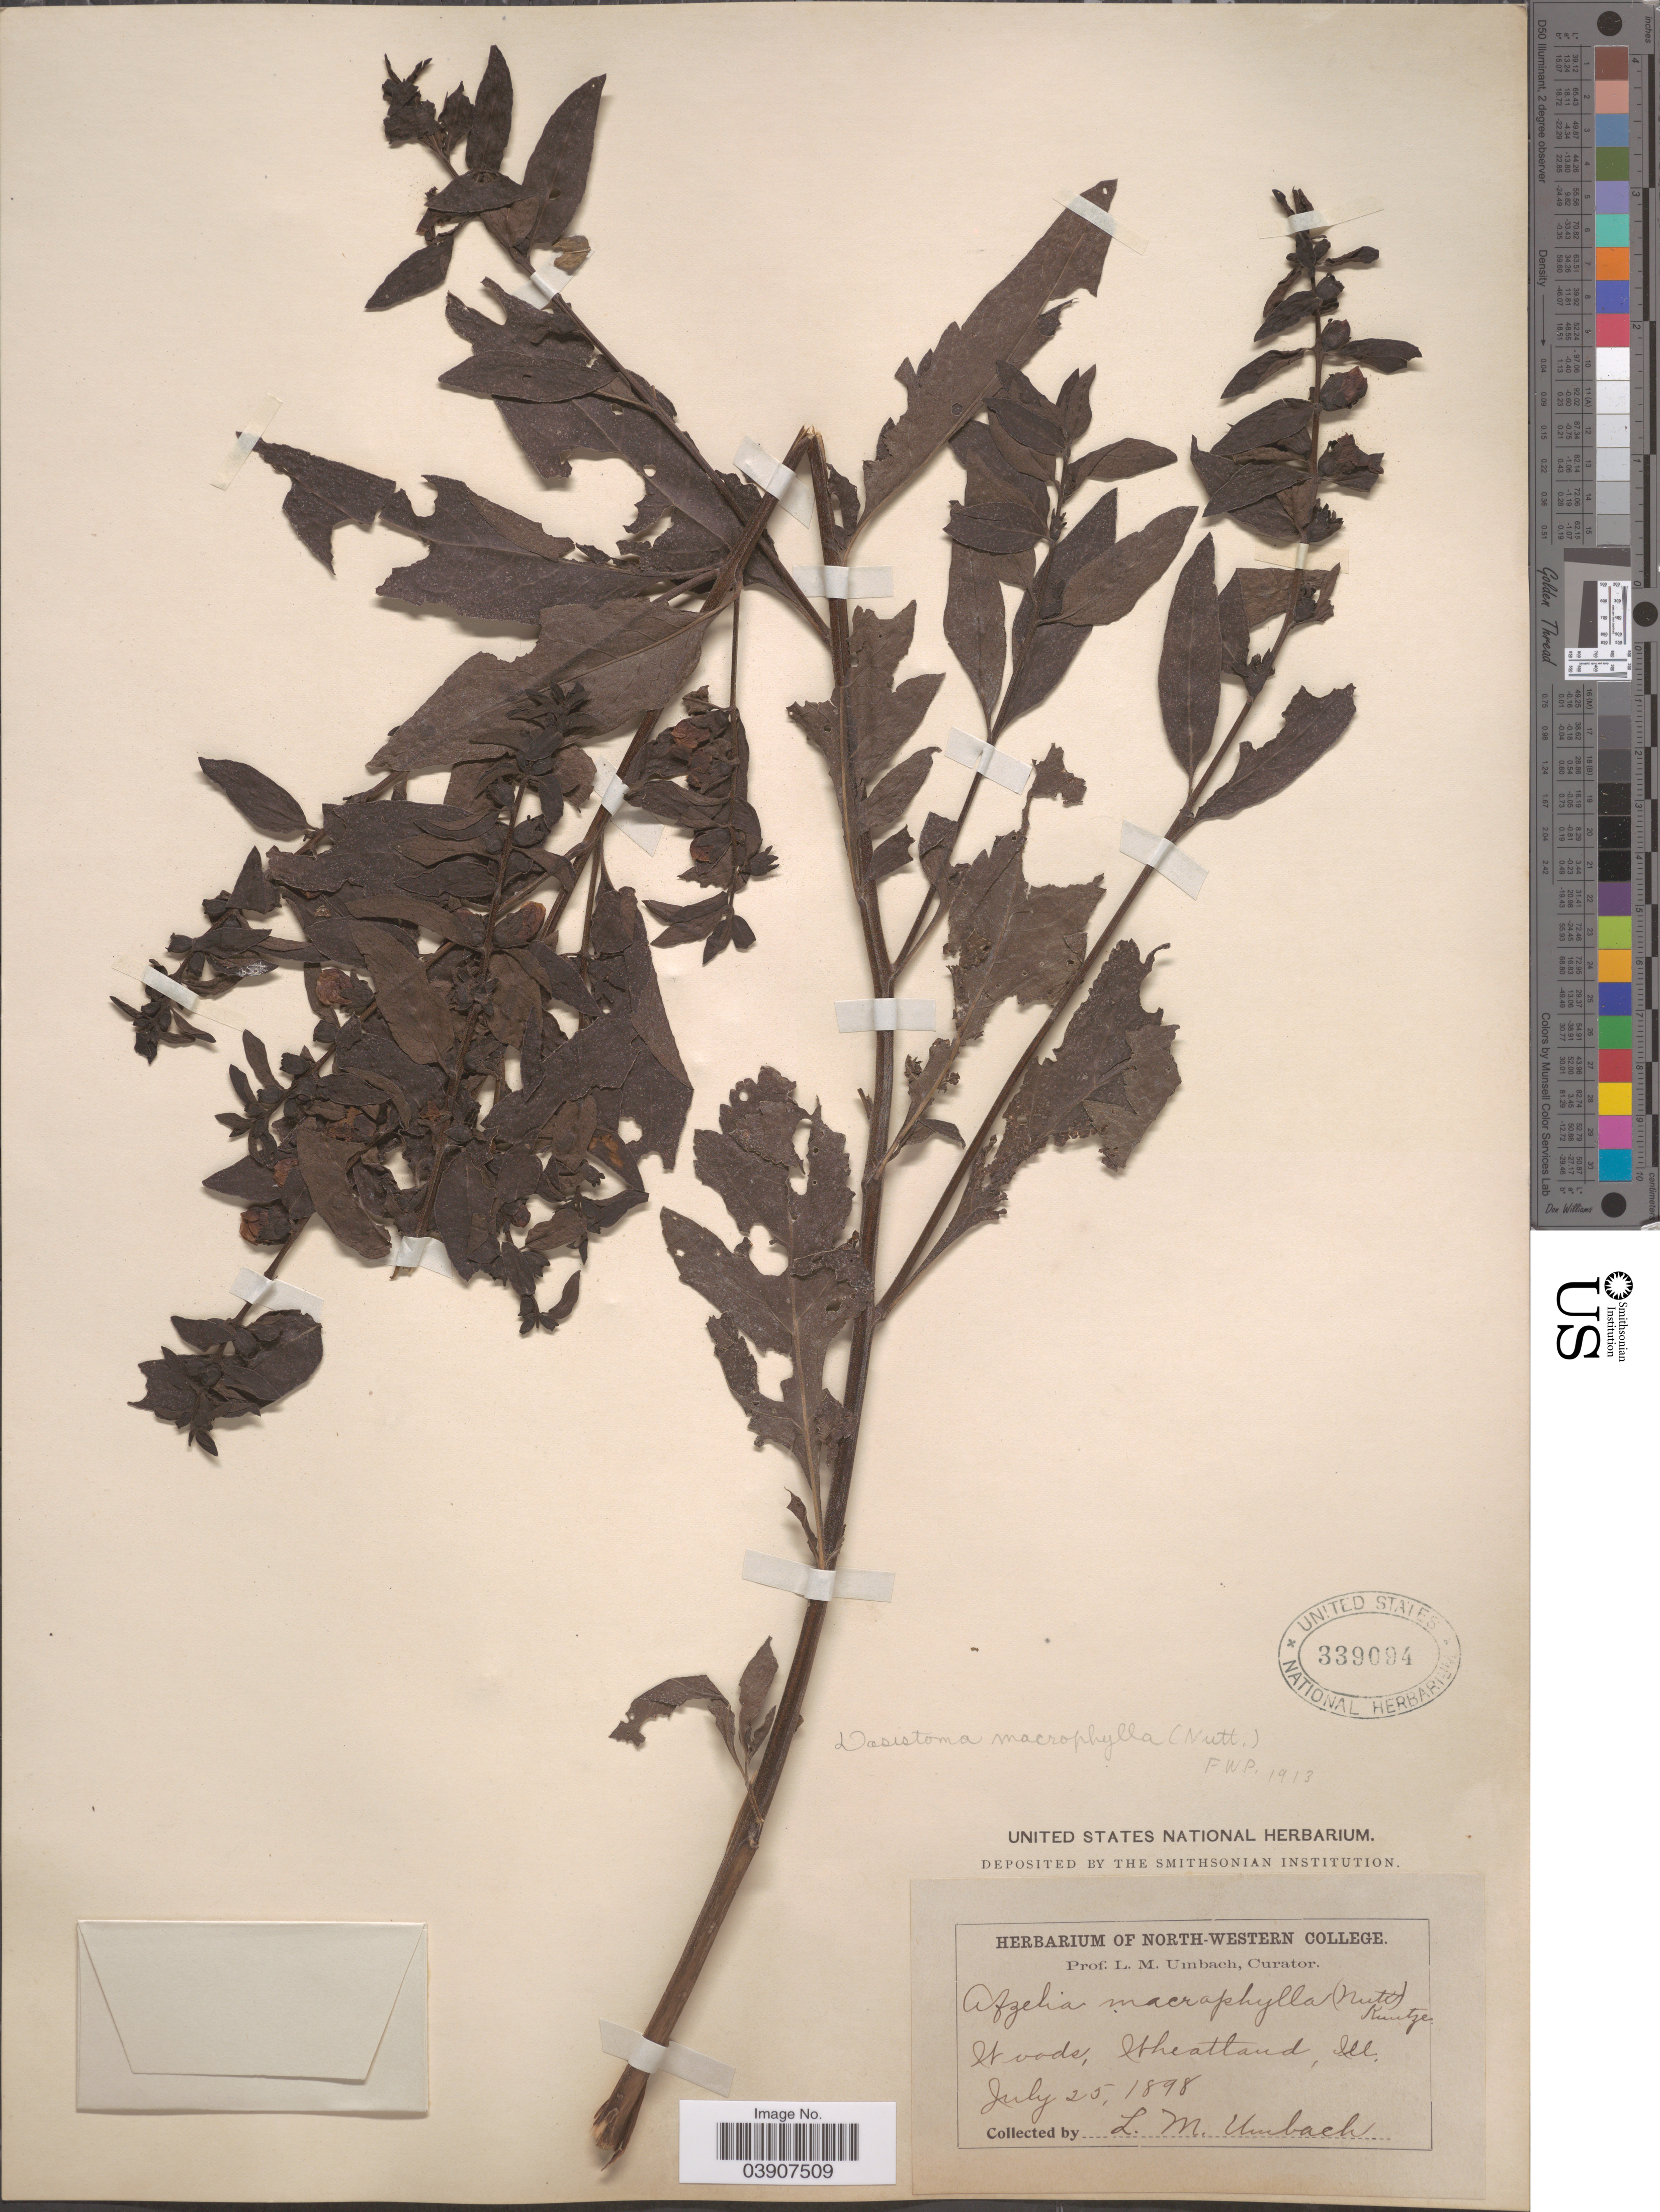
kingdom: Plantae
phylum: Tracheophyta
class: Magnoliopsida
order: Lamiales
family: Orobanchaceae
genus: Dasistoma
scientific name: Dasistoma macrophylla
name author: (Nutt.) Raf.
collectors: L. M. Umbach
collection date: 1898-07-25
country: United States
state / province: Illinois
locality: Woods, Wheatland.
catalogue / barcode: US 339094